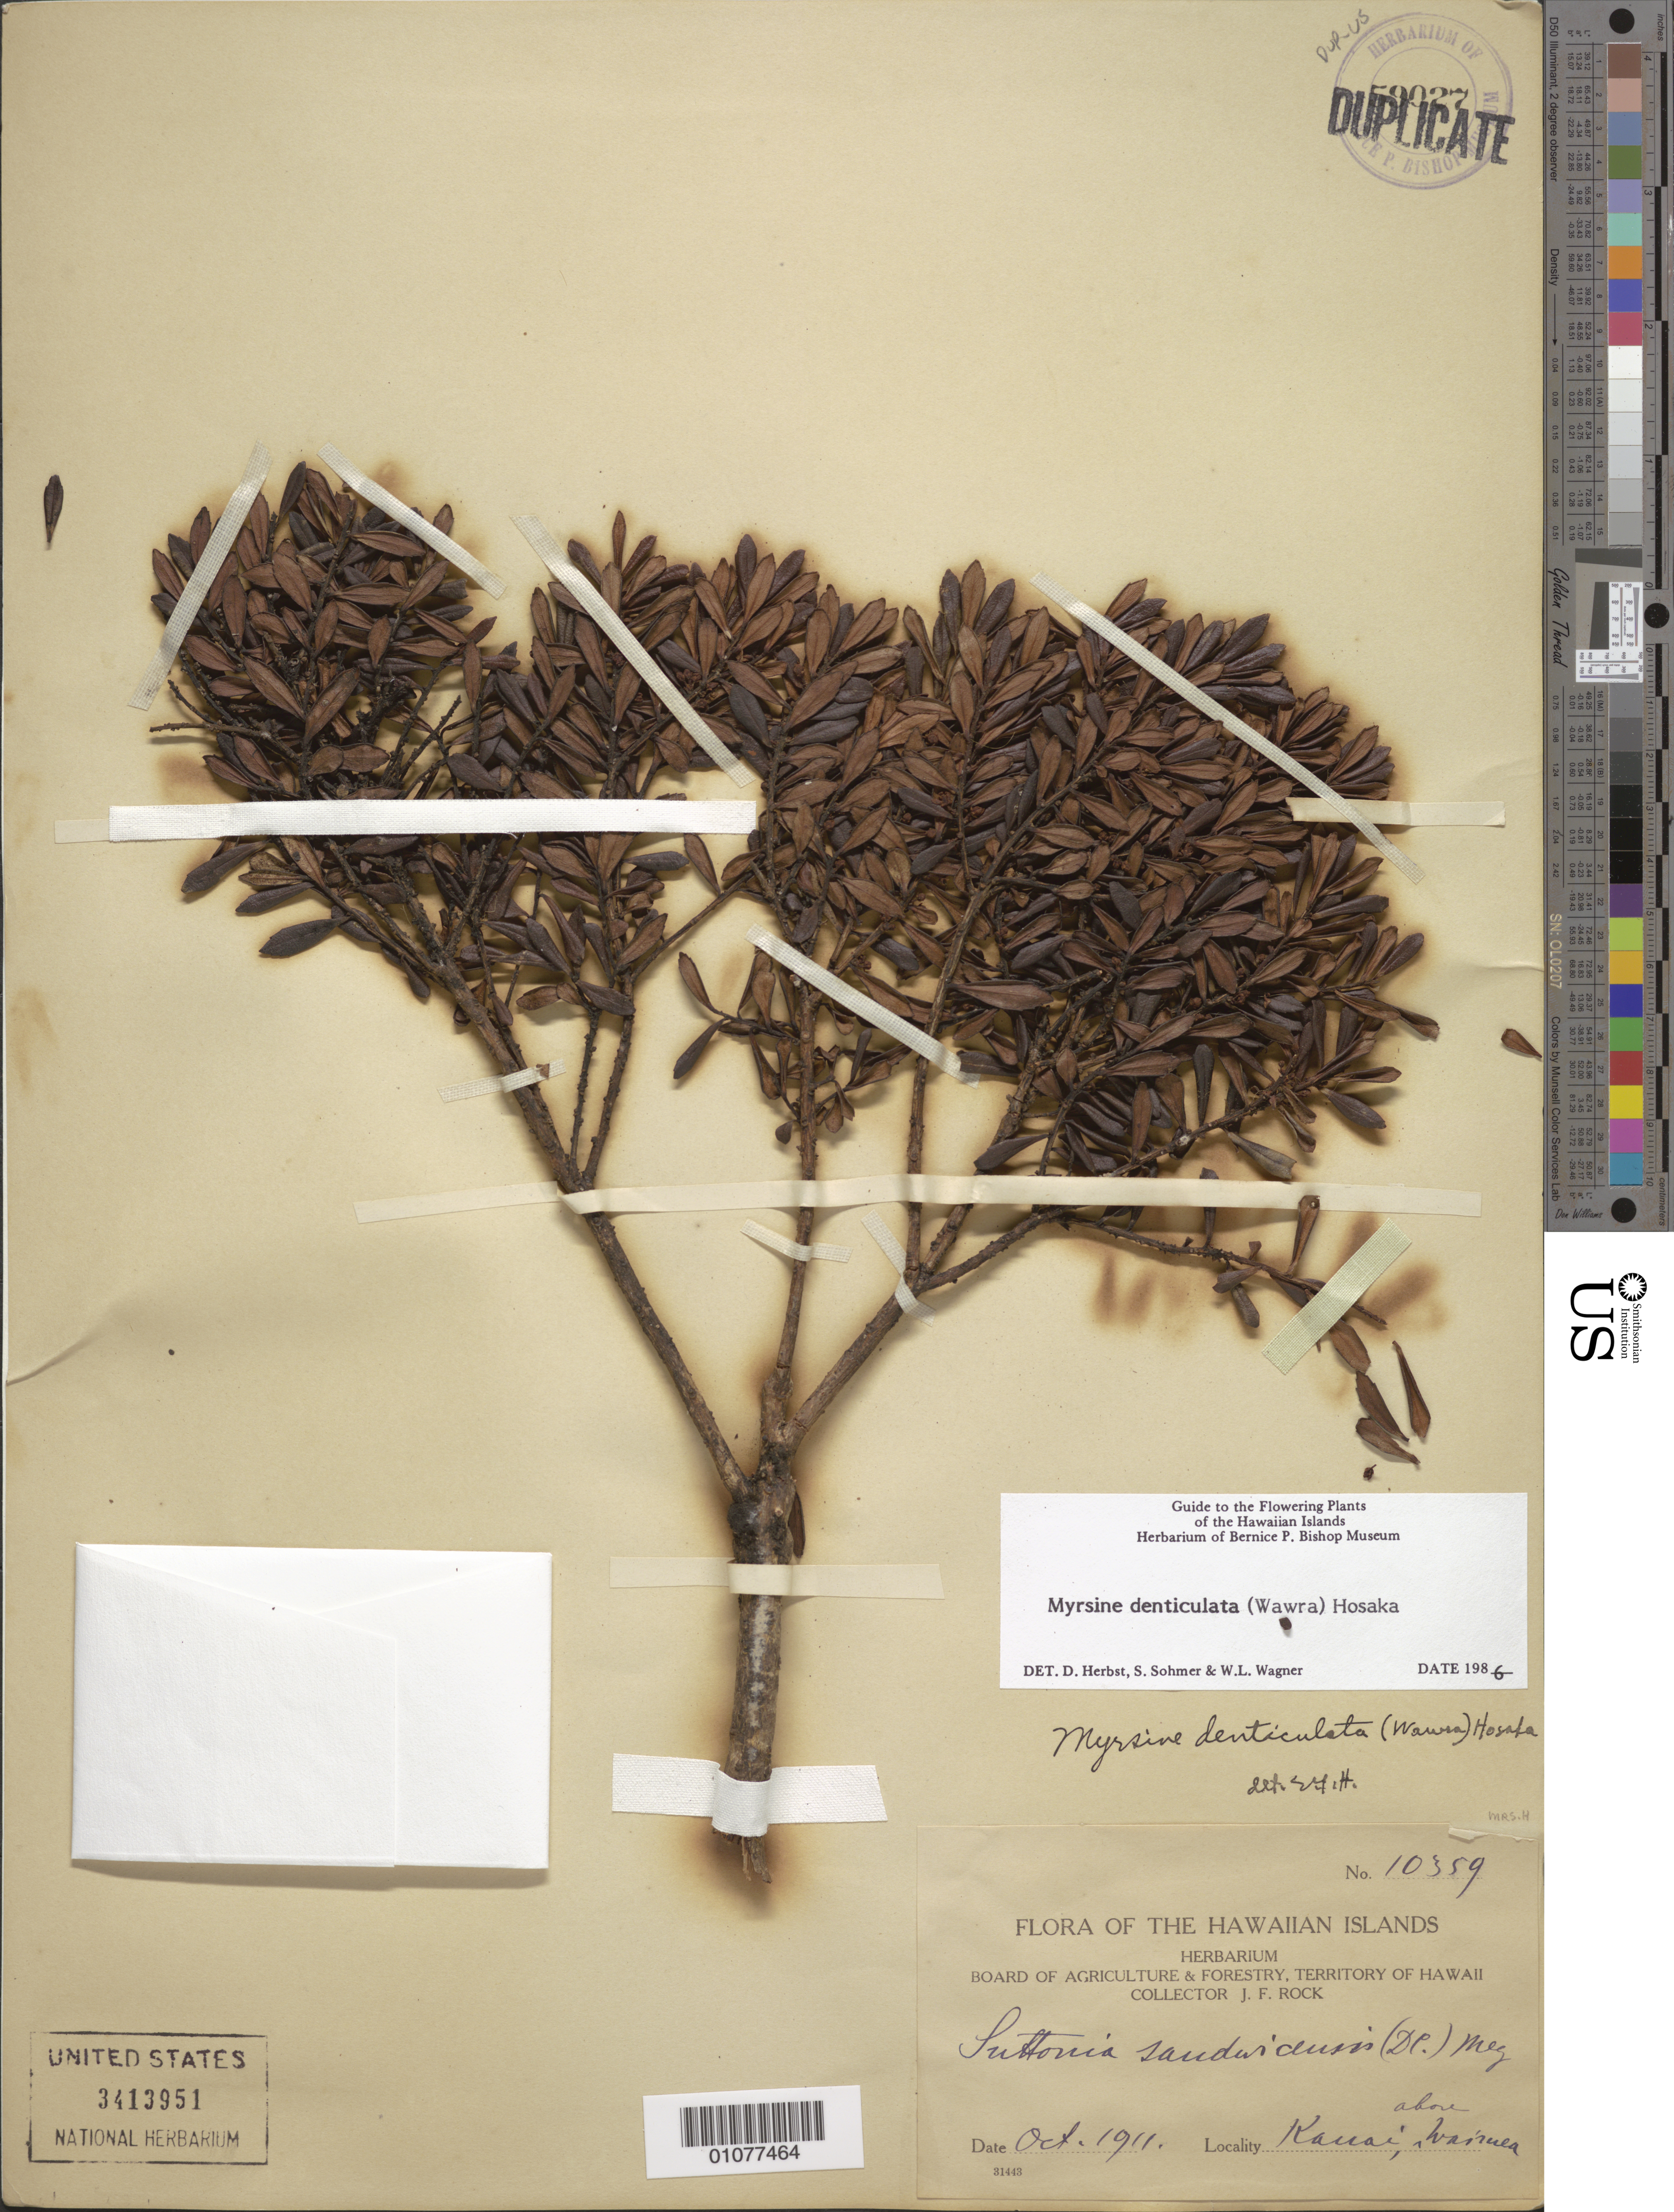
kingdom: Plantae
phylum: Tracheophyta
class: Magnoliopsida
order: Ericales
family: Primulaceae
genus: Myrsine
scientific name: Myrsine denticulata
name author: (Wawra) Hosaka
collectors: J. F. Rock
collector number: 10359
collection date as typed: --/Oct/1911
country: United States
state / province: Hawaii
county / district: Kauai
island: Kaua'i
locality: Above Waimea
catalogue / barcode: US 3413951